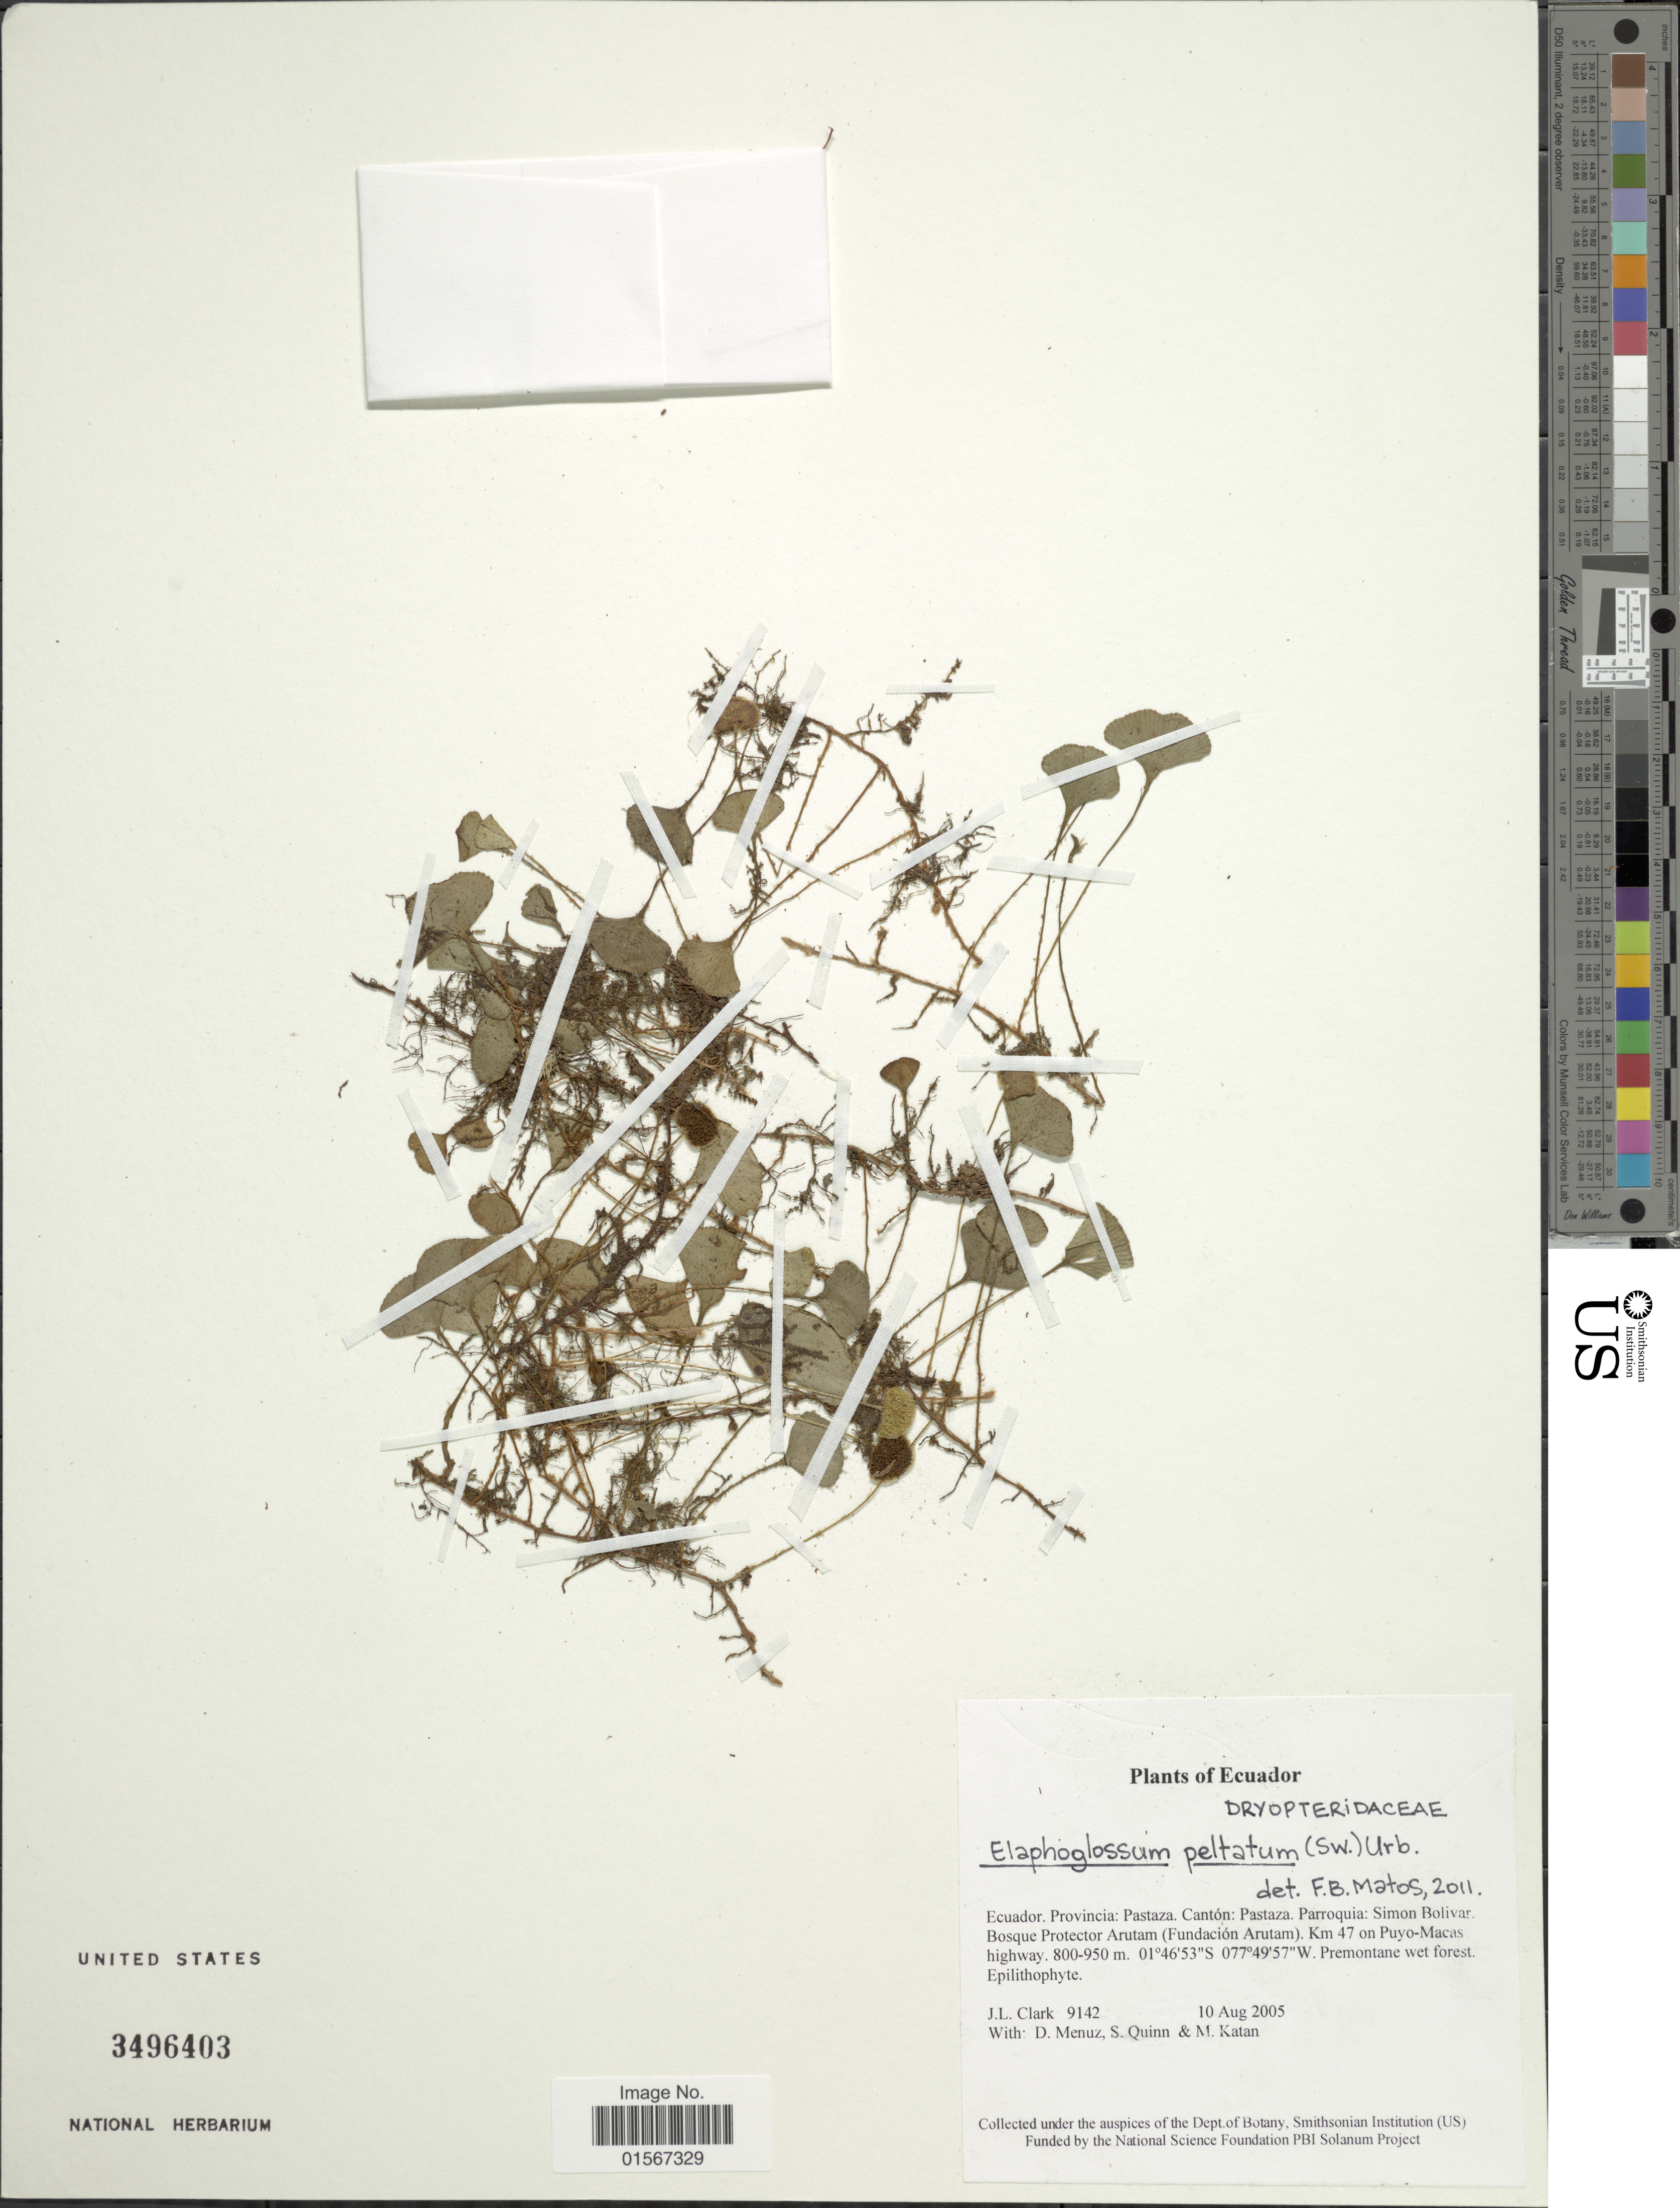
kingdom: Plantae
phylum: Tracheophyta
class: Polypodiopsida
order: Polypodiales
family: Dryopteridaceae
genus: Elaphoglossum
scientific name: Elaphoglossum peltatum f. flabellatum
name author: (Humb. & Bonpl. ex Willd.) Mickel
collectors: J. L. Clark, D. Menuz, S. Quinn & M. Katan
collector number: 9142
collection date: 2005-08-10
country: Ecuador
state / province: Pastaza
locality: Ecuador, Provincia: Pastaza, Cantón: Pastaza. Parrpquia: Simon Bolivar Bosque Protector Arutam (Fundation Arutam). Km 47 om Puyo-Macas highway.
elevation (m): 800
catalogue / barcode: US 3496403